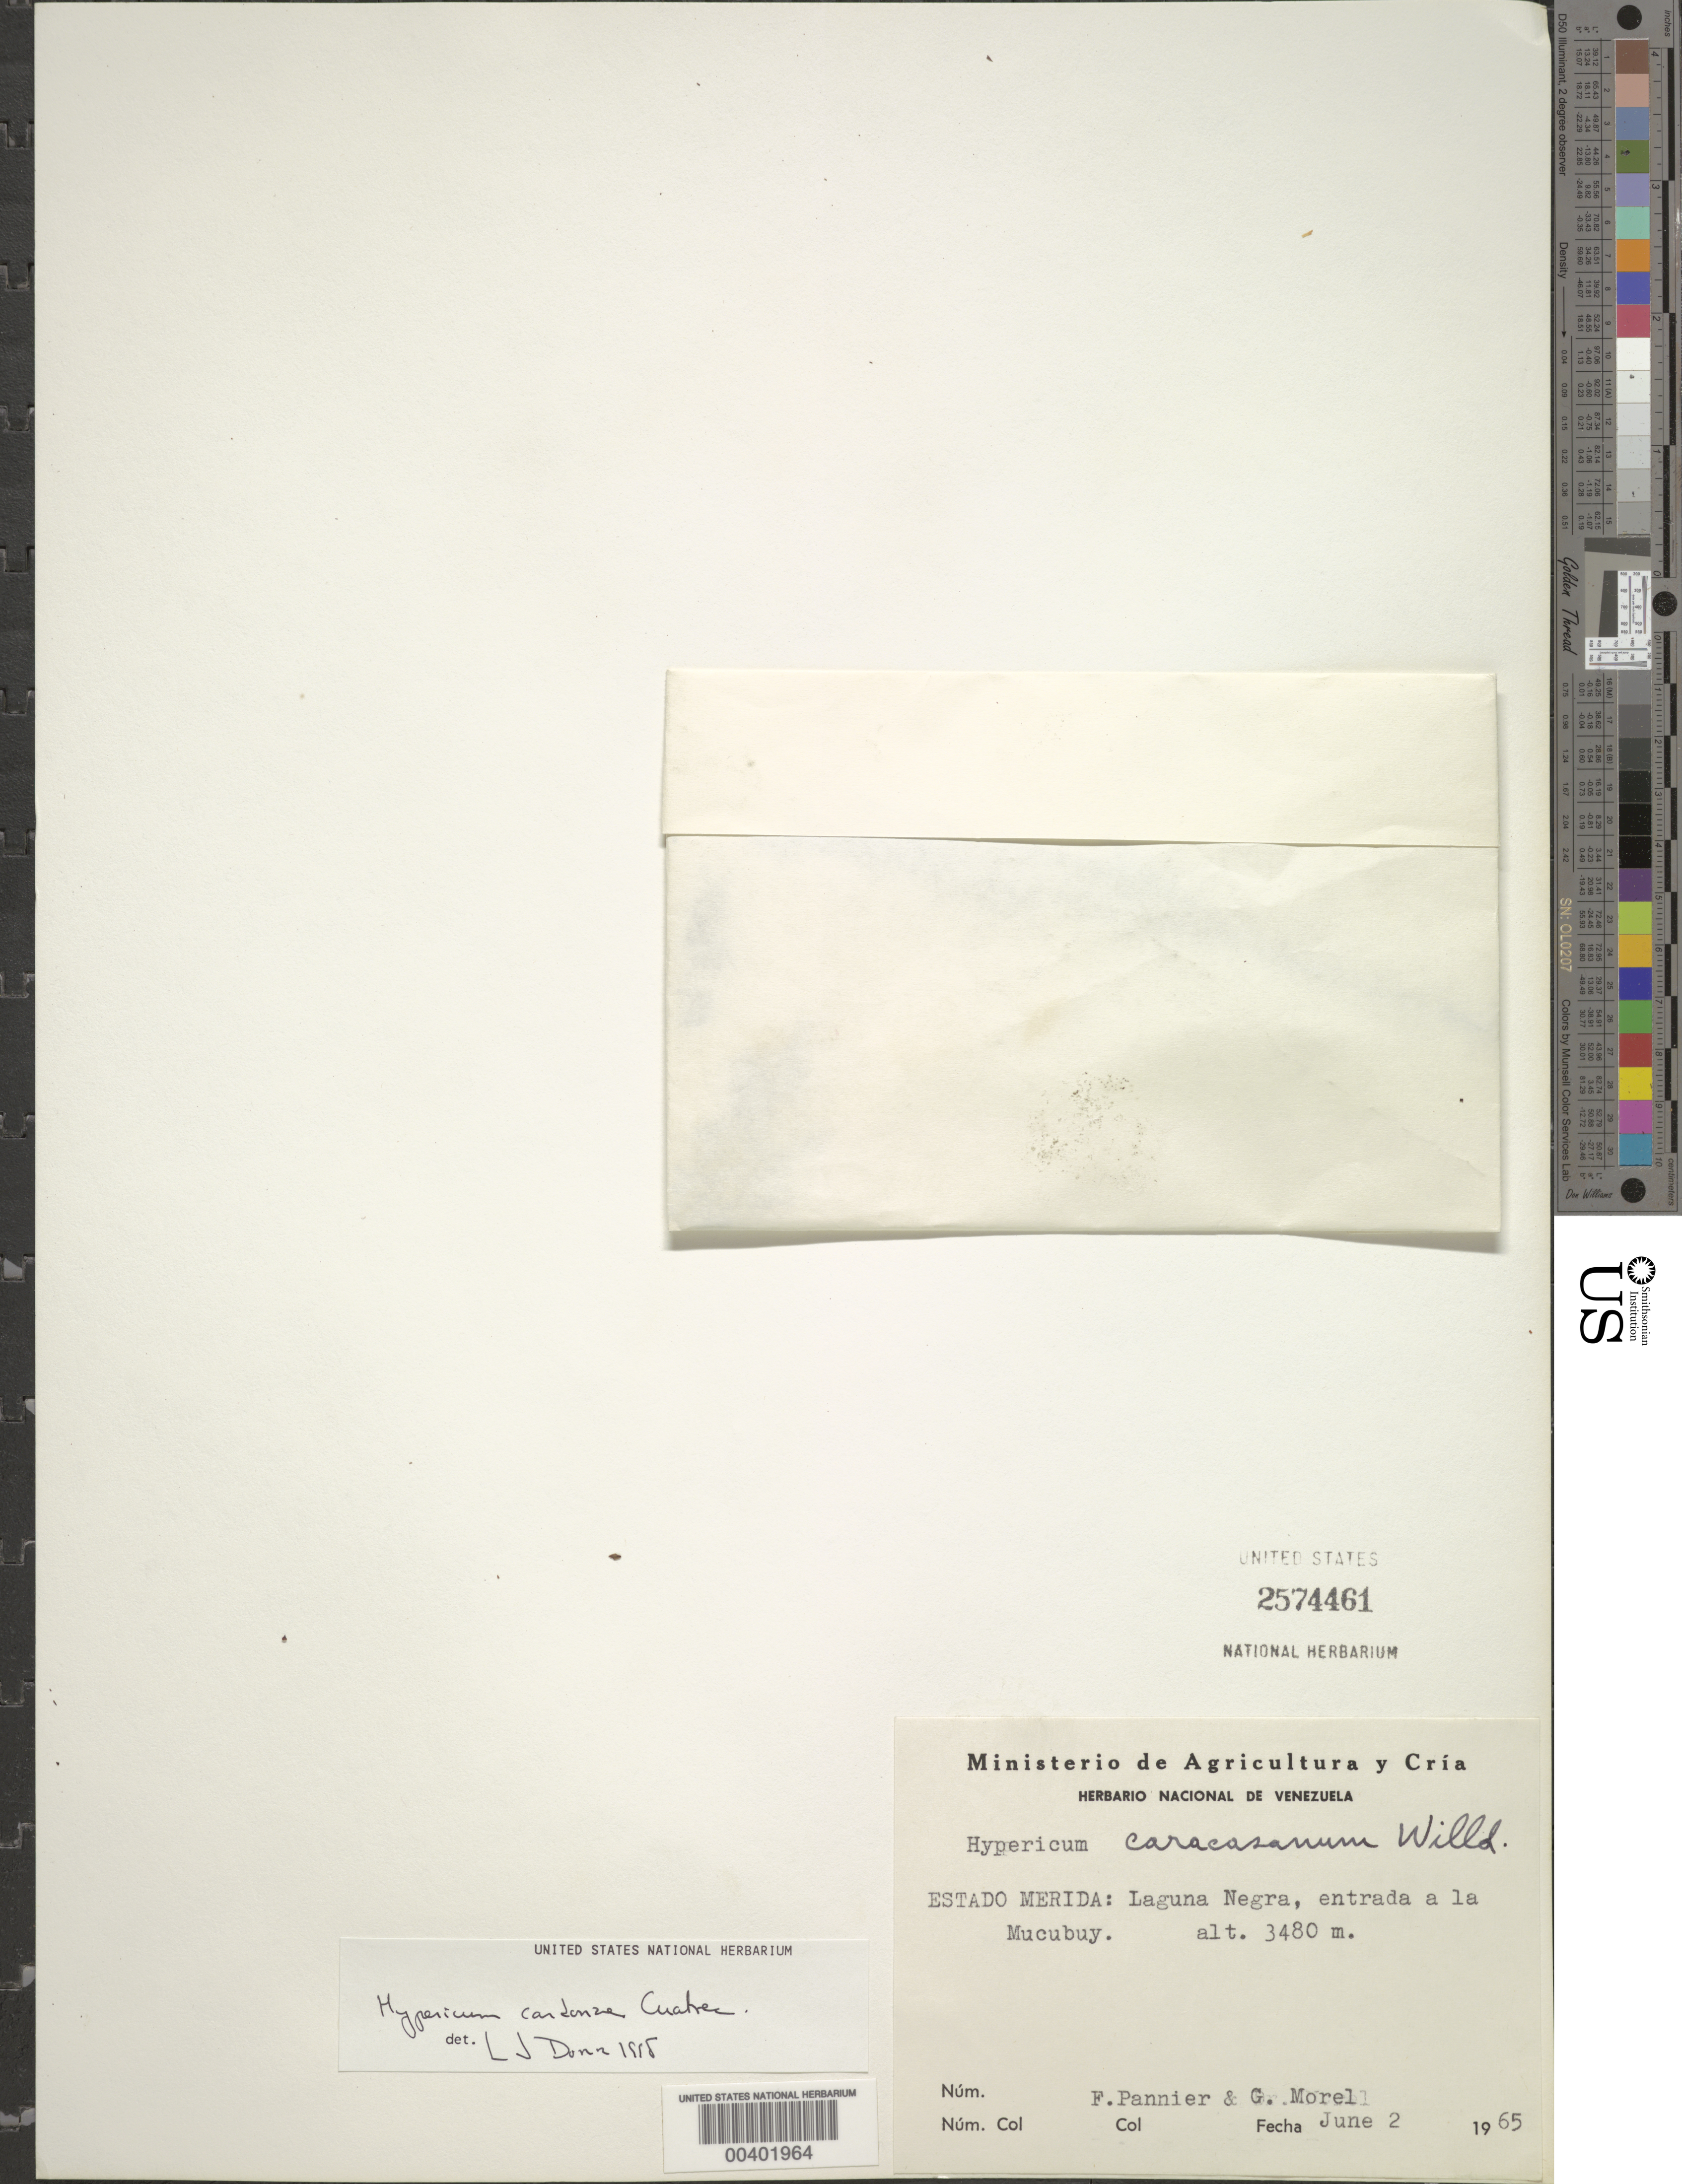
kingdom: Plantae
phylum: Tracheophyta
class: Magnoliopsida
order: Malpighiales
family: Hypericaceae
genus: Hypericum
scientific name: Hypericum cardonae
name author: Cuatrec.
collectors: F. Pannier & G. Morel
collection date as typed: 02 Jun 1965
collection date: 1965-06-02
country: Venezuela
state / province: Mérida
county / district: Rangel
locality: Laguna Negra, entrada a la Mucubuy. Negra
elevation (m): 3480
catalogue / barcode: US 2574461